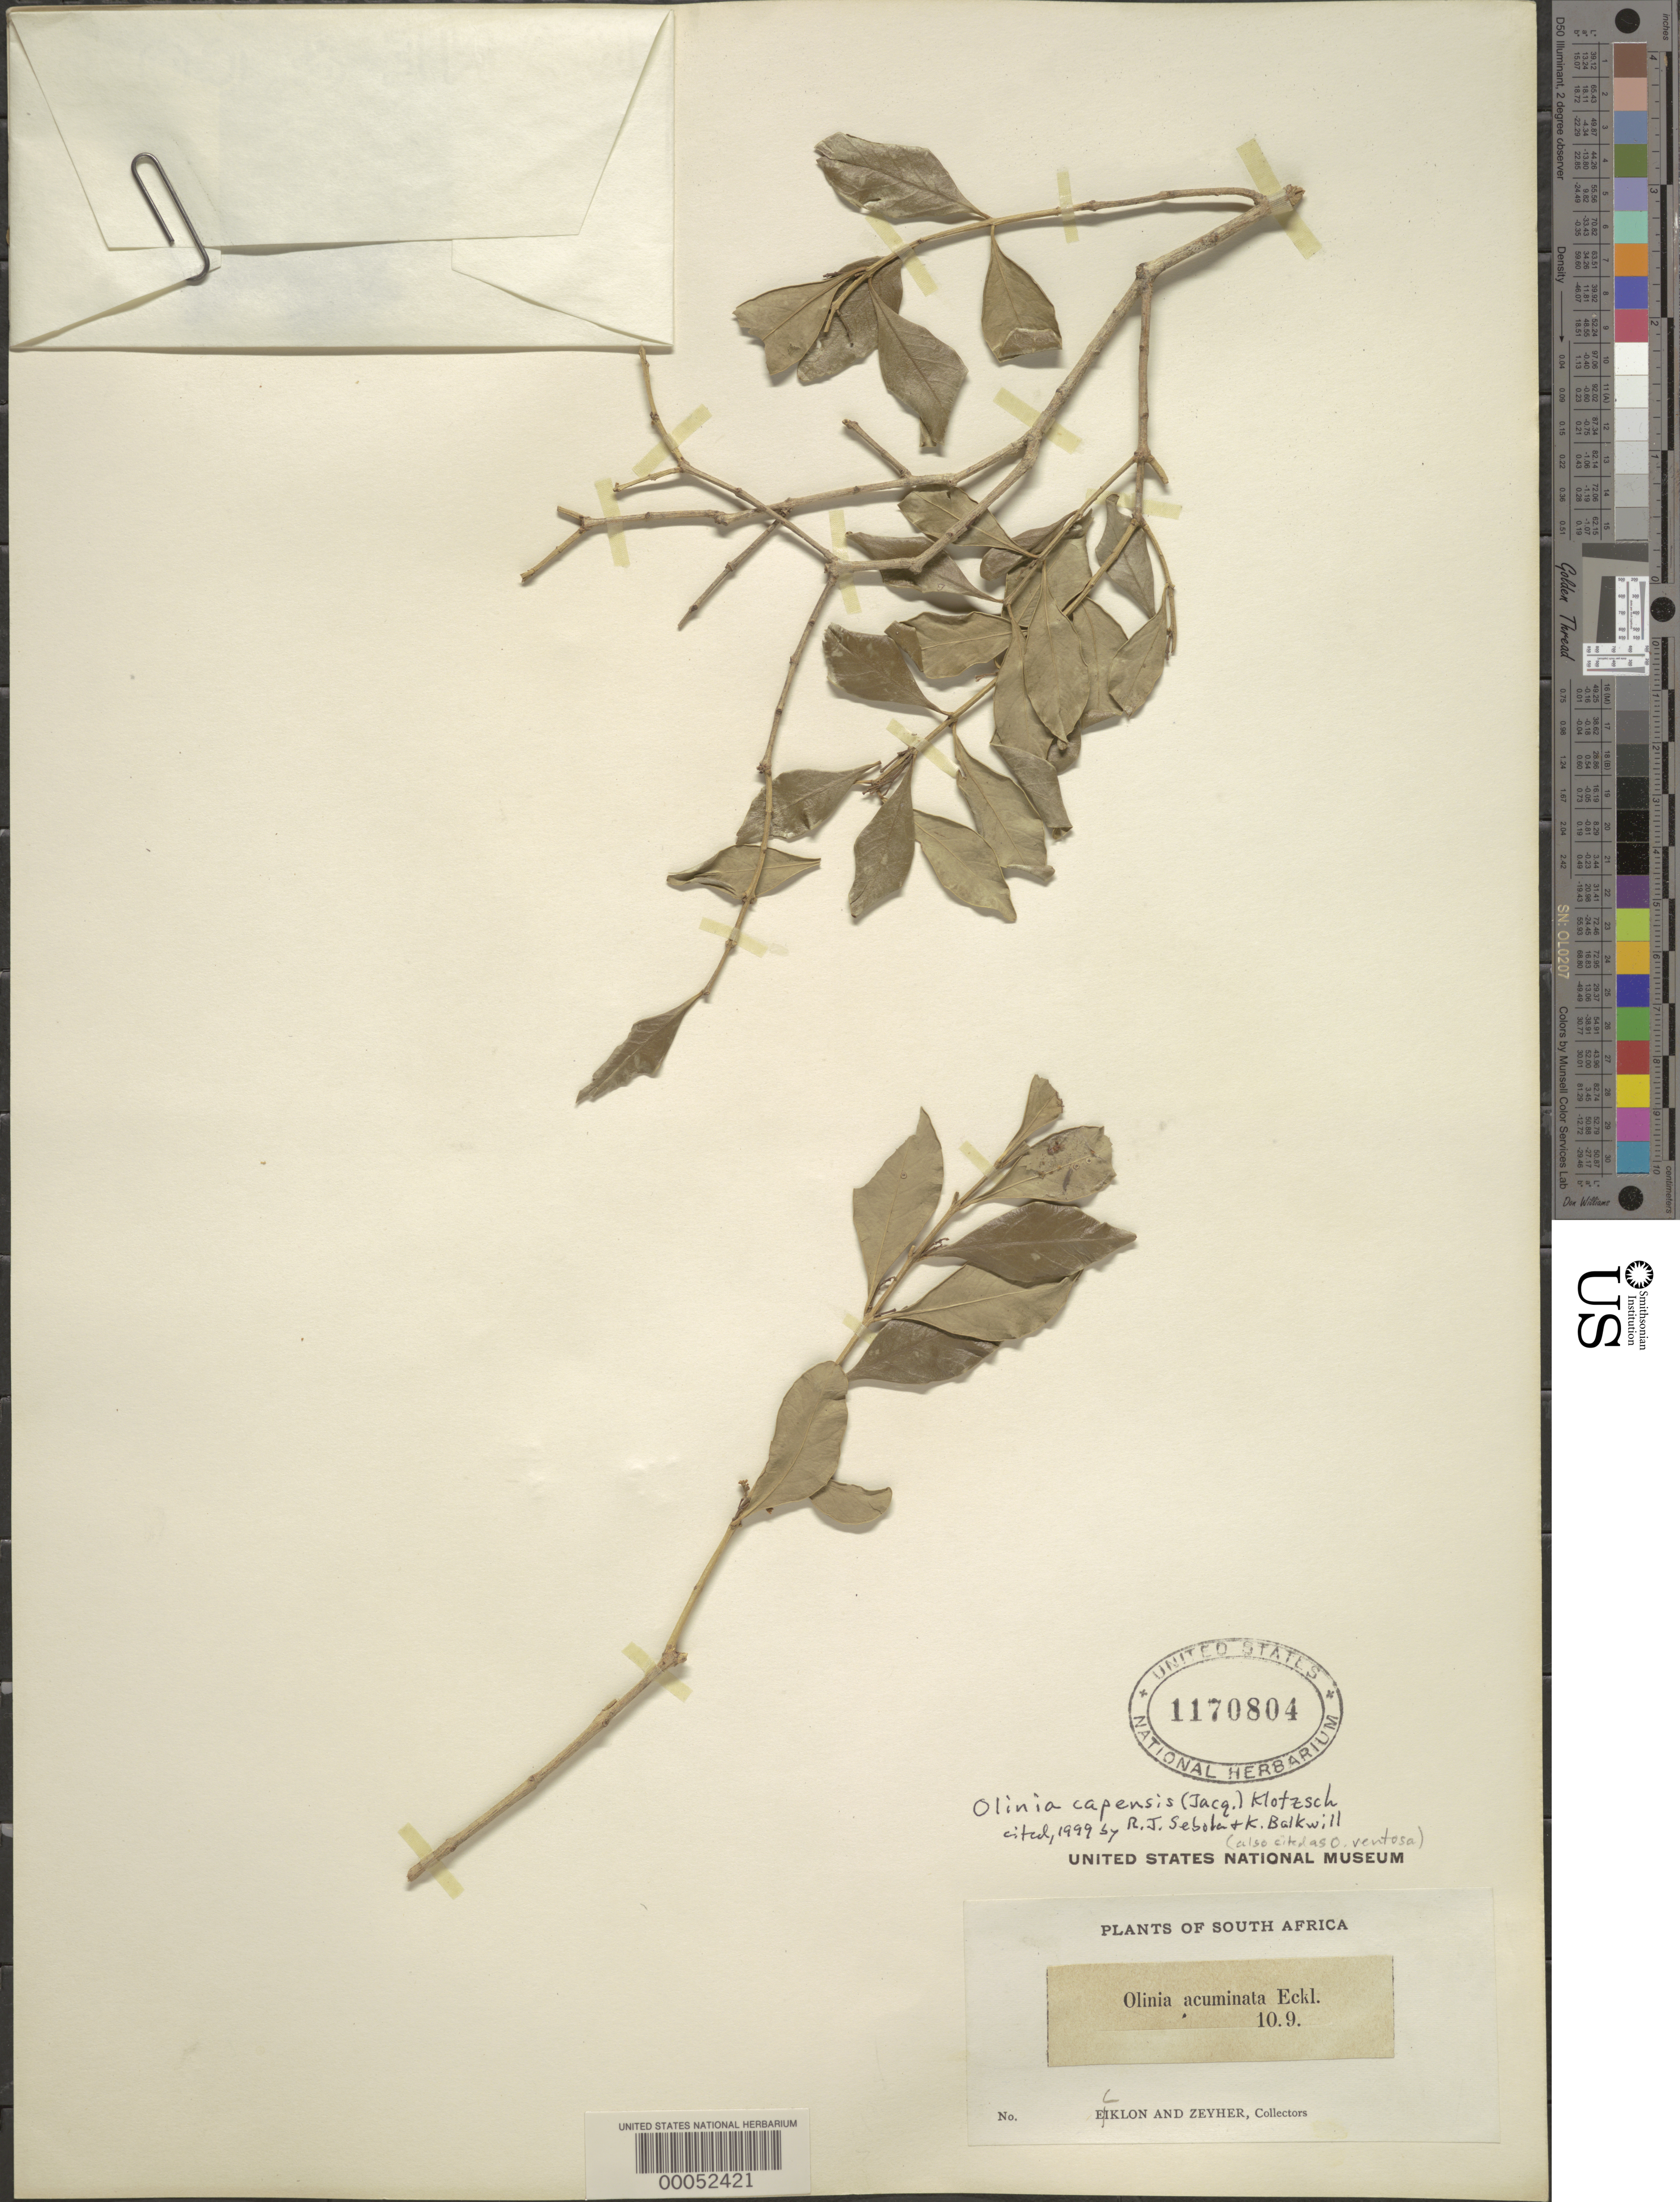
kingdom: Plantae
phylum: Tracheophyta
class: Magnoliopsida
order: Myrtales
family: Penaeaceae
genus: Olinia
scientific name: Olinia capensis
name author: (Jacq.) Klotzsch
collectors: C. F. Ecklon & C. Zeyher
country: South Africa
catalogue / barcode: US 1170804